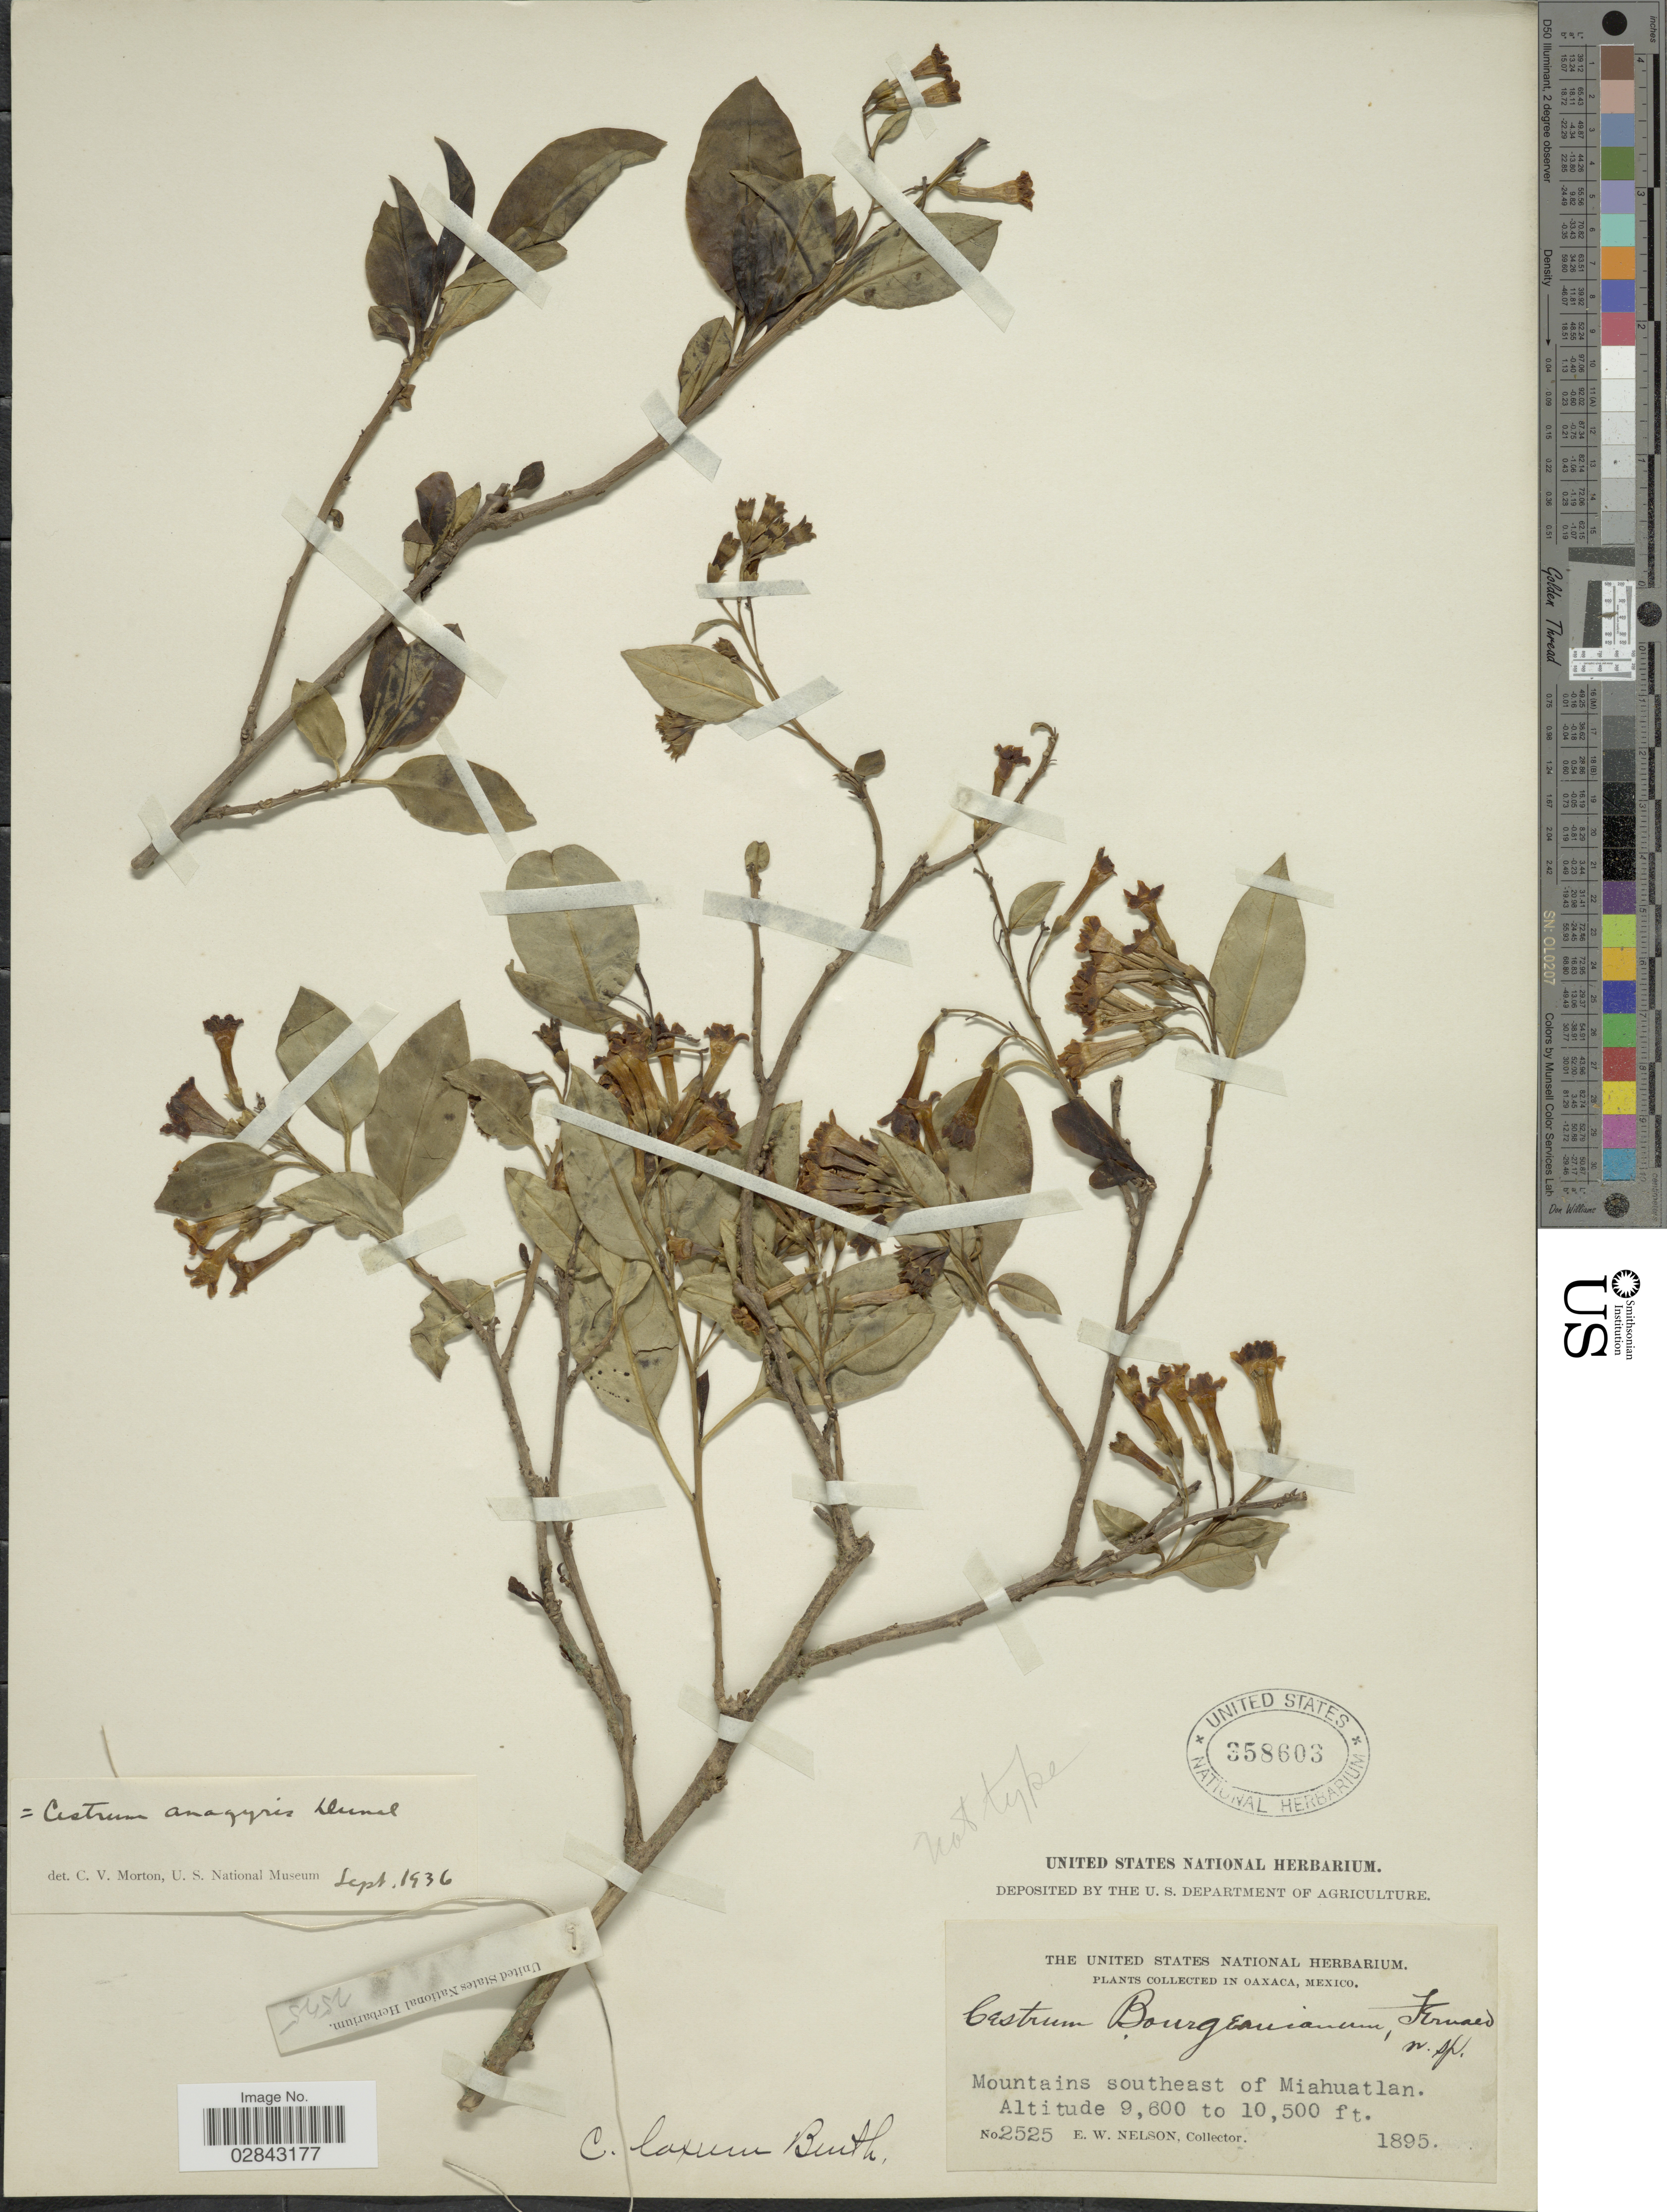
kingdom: Plantae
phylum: Tracheophyta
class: Magnoliopsida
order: Solanales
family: Solanaceae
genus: Cestrum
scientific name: Cestrum anagyris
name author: Dunal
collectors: E. W. Nelson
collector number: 2525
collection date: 1895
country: Mexico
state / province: Oaxaca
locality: Mountains southeast of Miahuatlan.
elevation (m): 2926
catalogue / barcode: US 358603